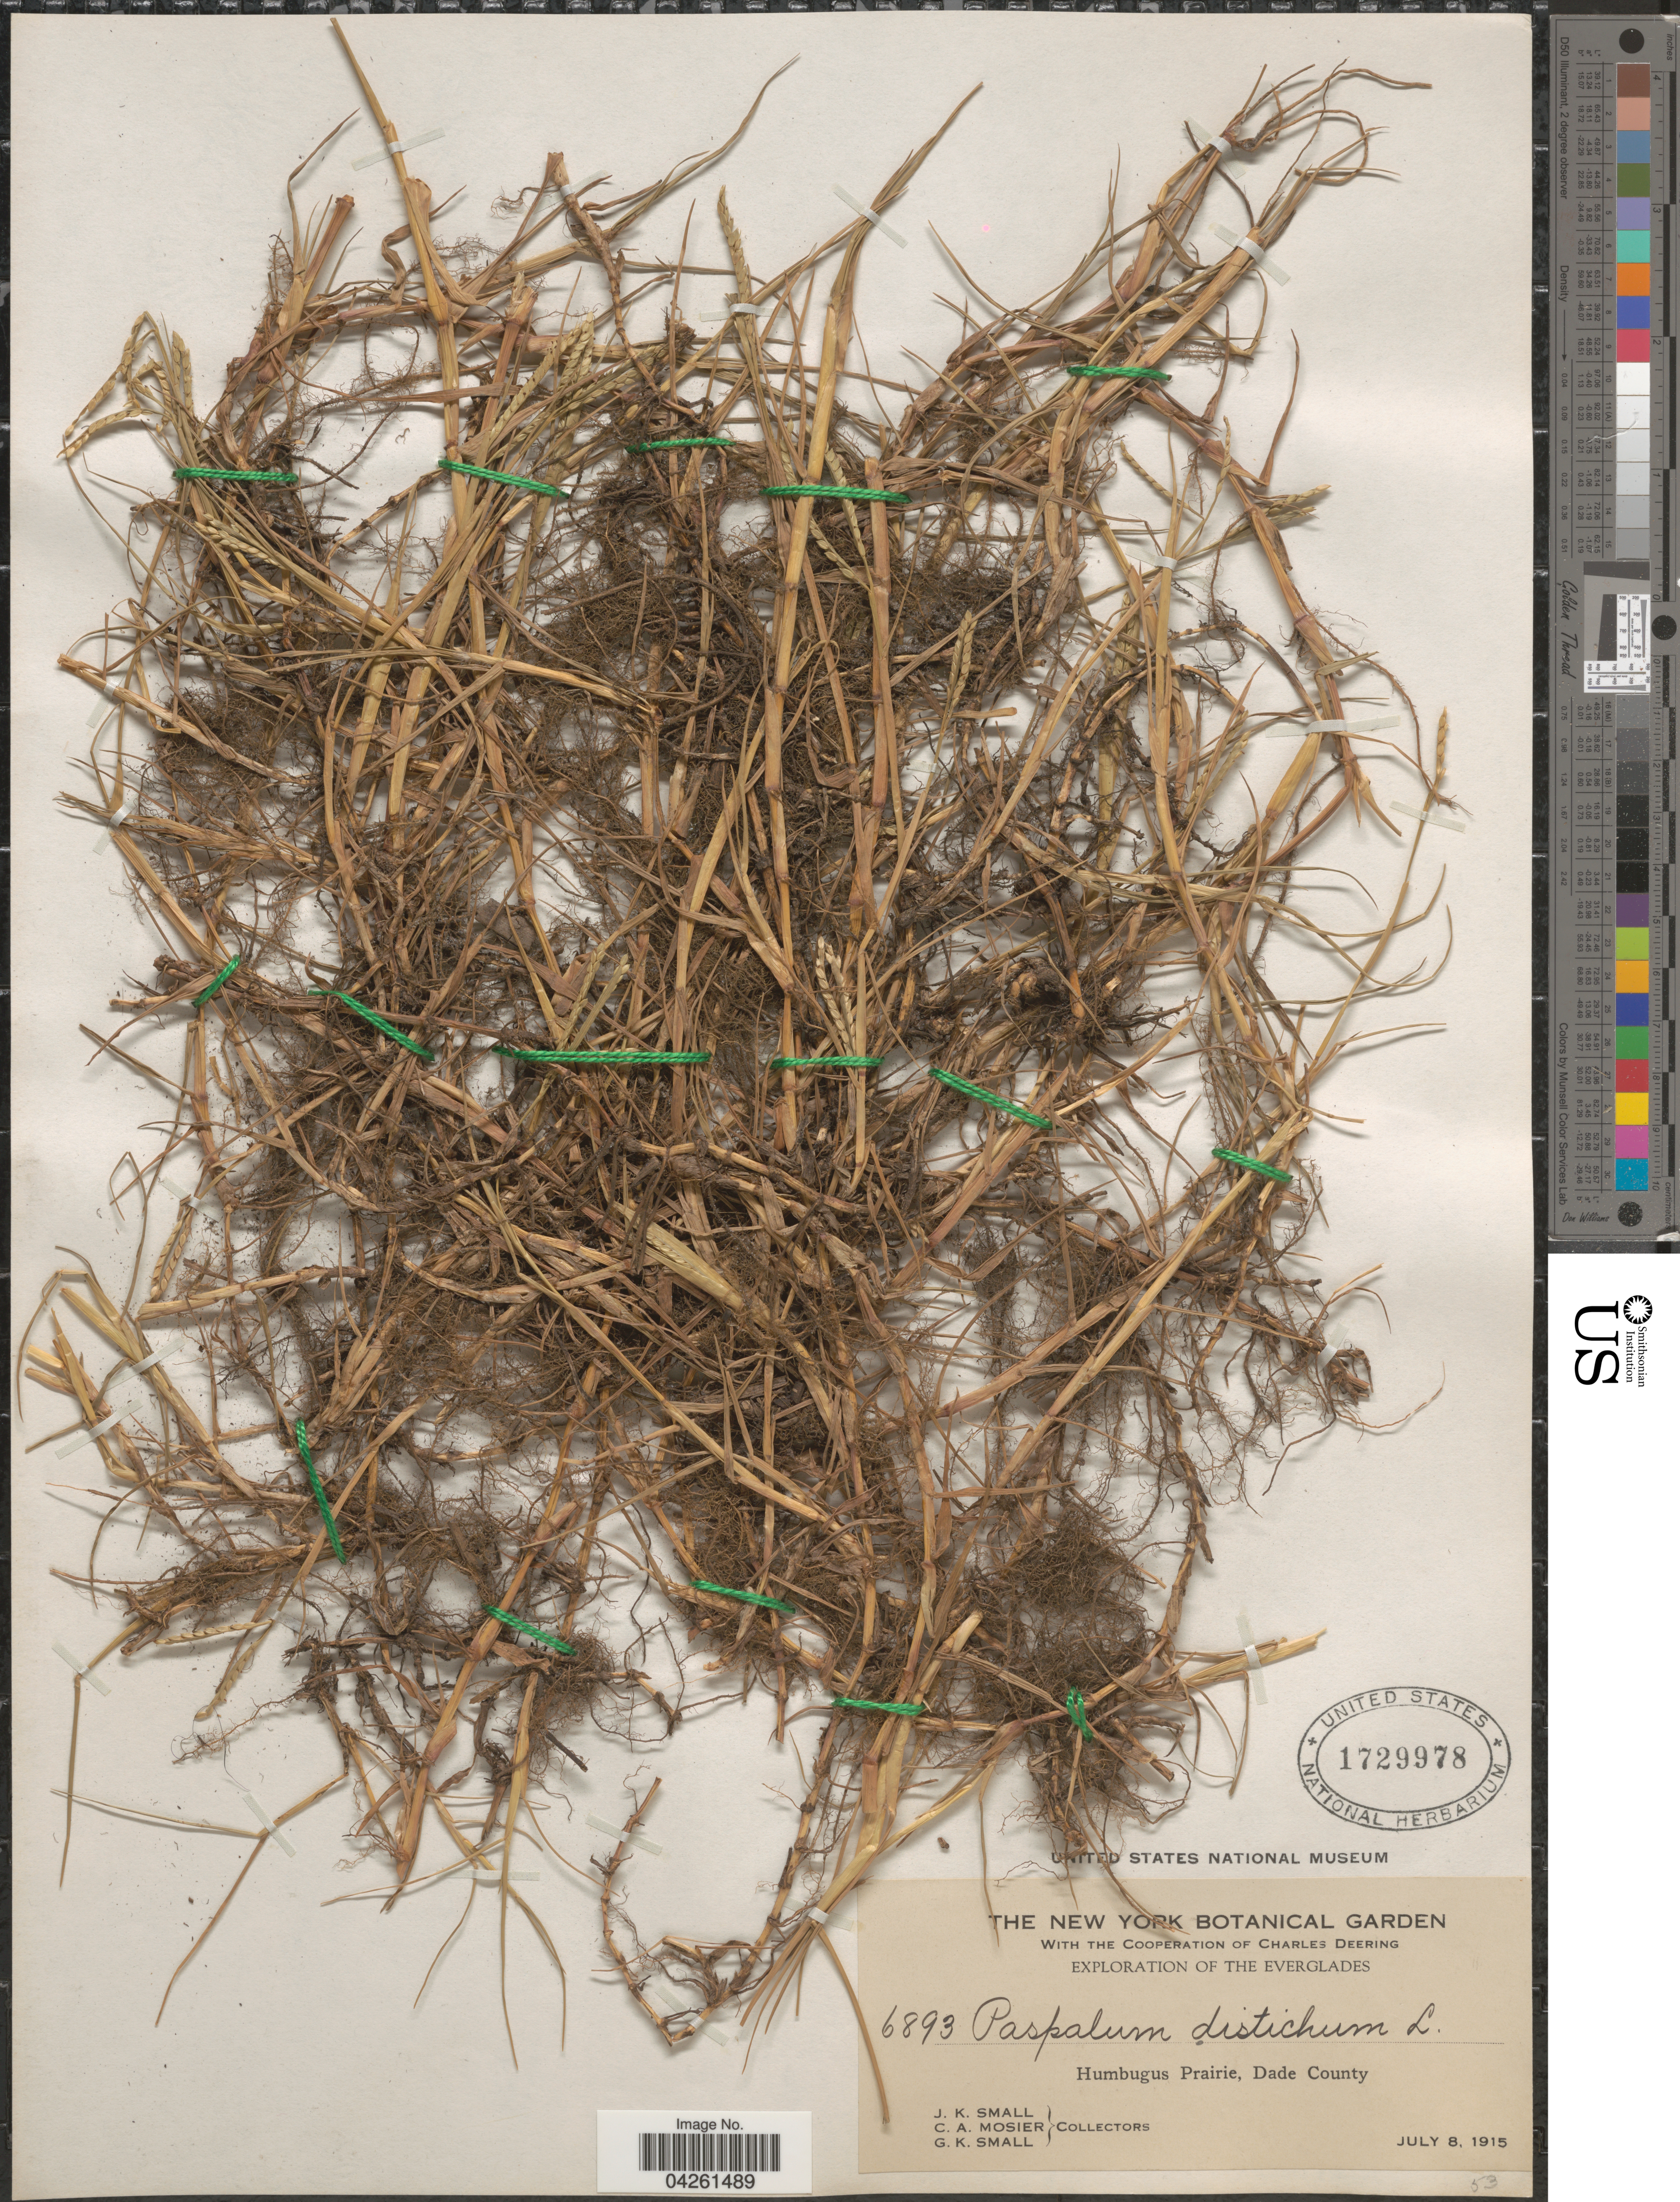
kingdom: Plantae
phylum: Tracheophyta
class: Liliopsida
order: Poales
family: Poaceae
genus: Paspalum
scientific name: Paspalum distichum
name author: L.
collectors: J. K. Small, C. A. Mosier & G. K. Small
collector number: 6893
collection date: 1915-07-08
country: United States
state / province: New York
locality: Exploration of the Everglades. Humbugus Prairie, Dade County.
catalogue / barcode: US 1729978